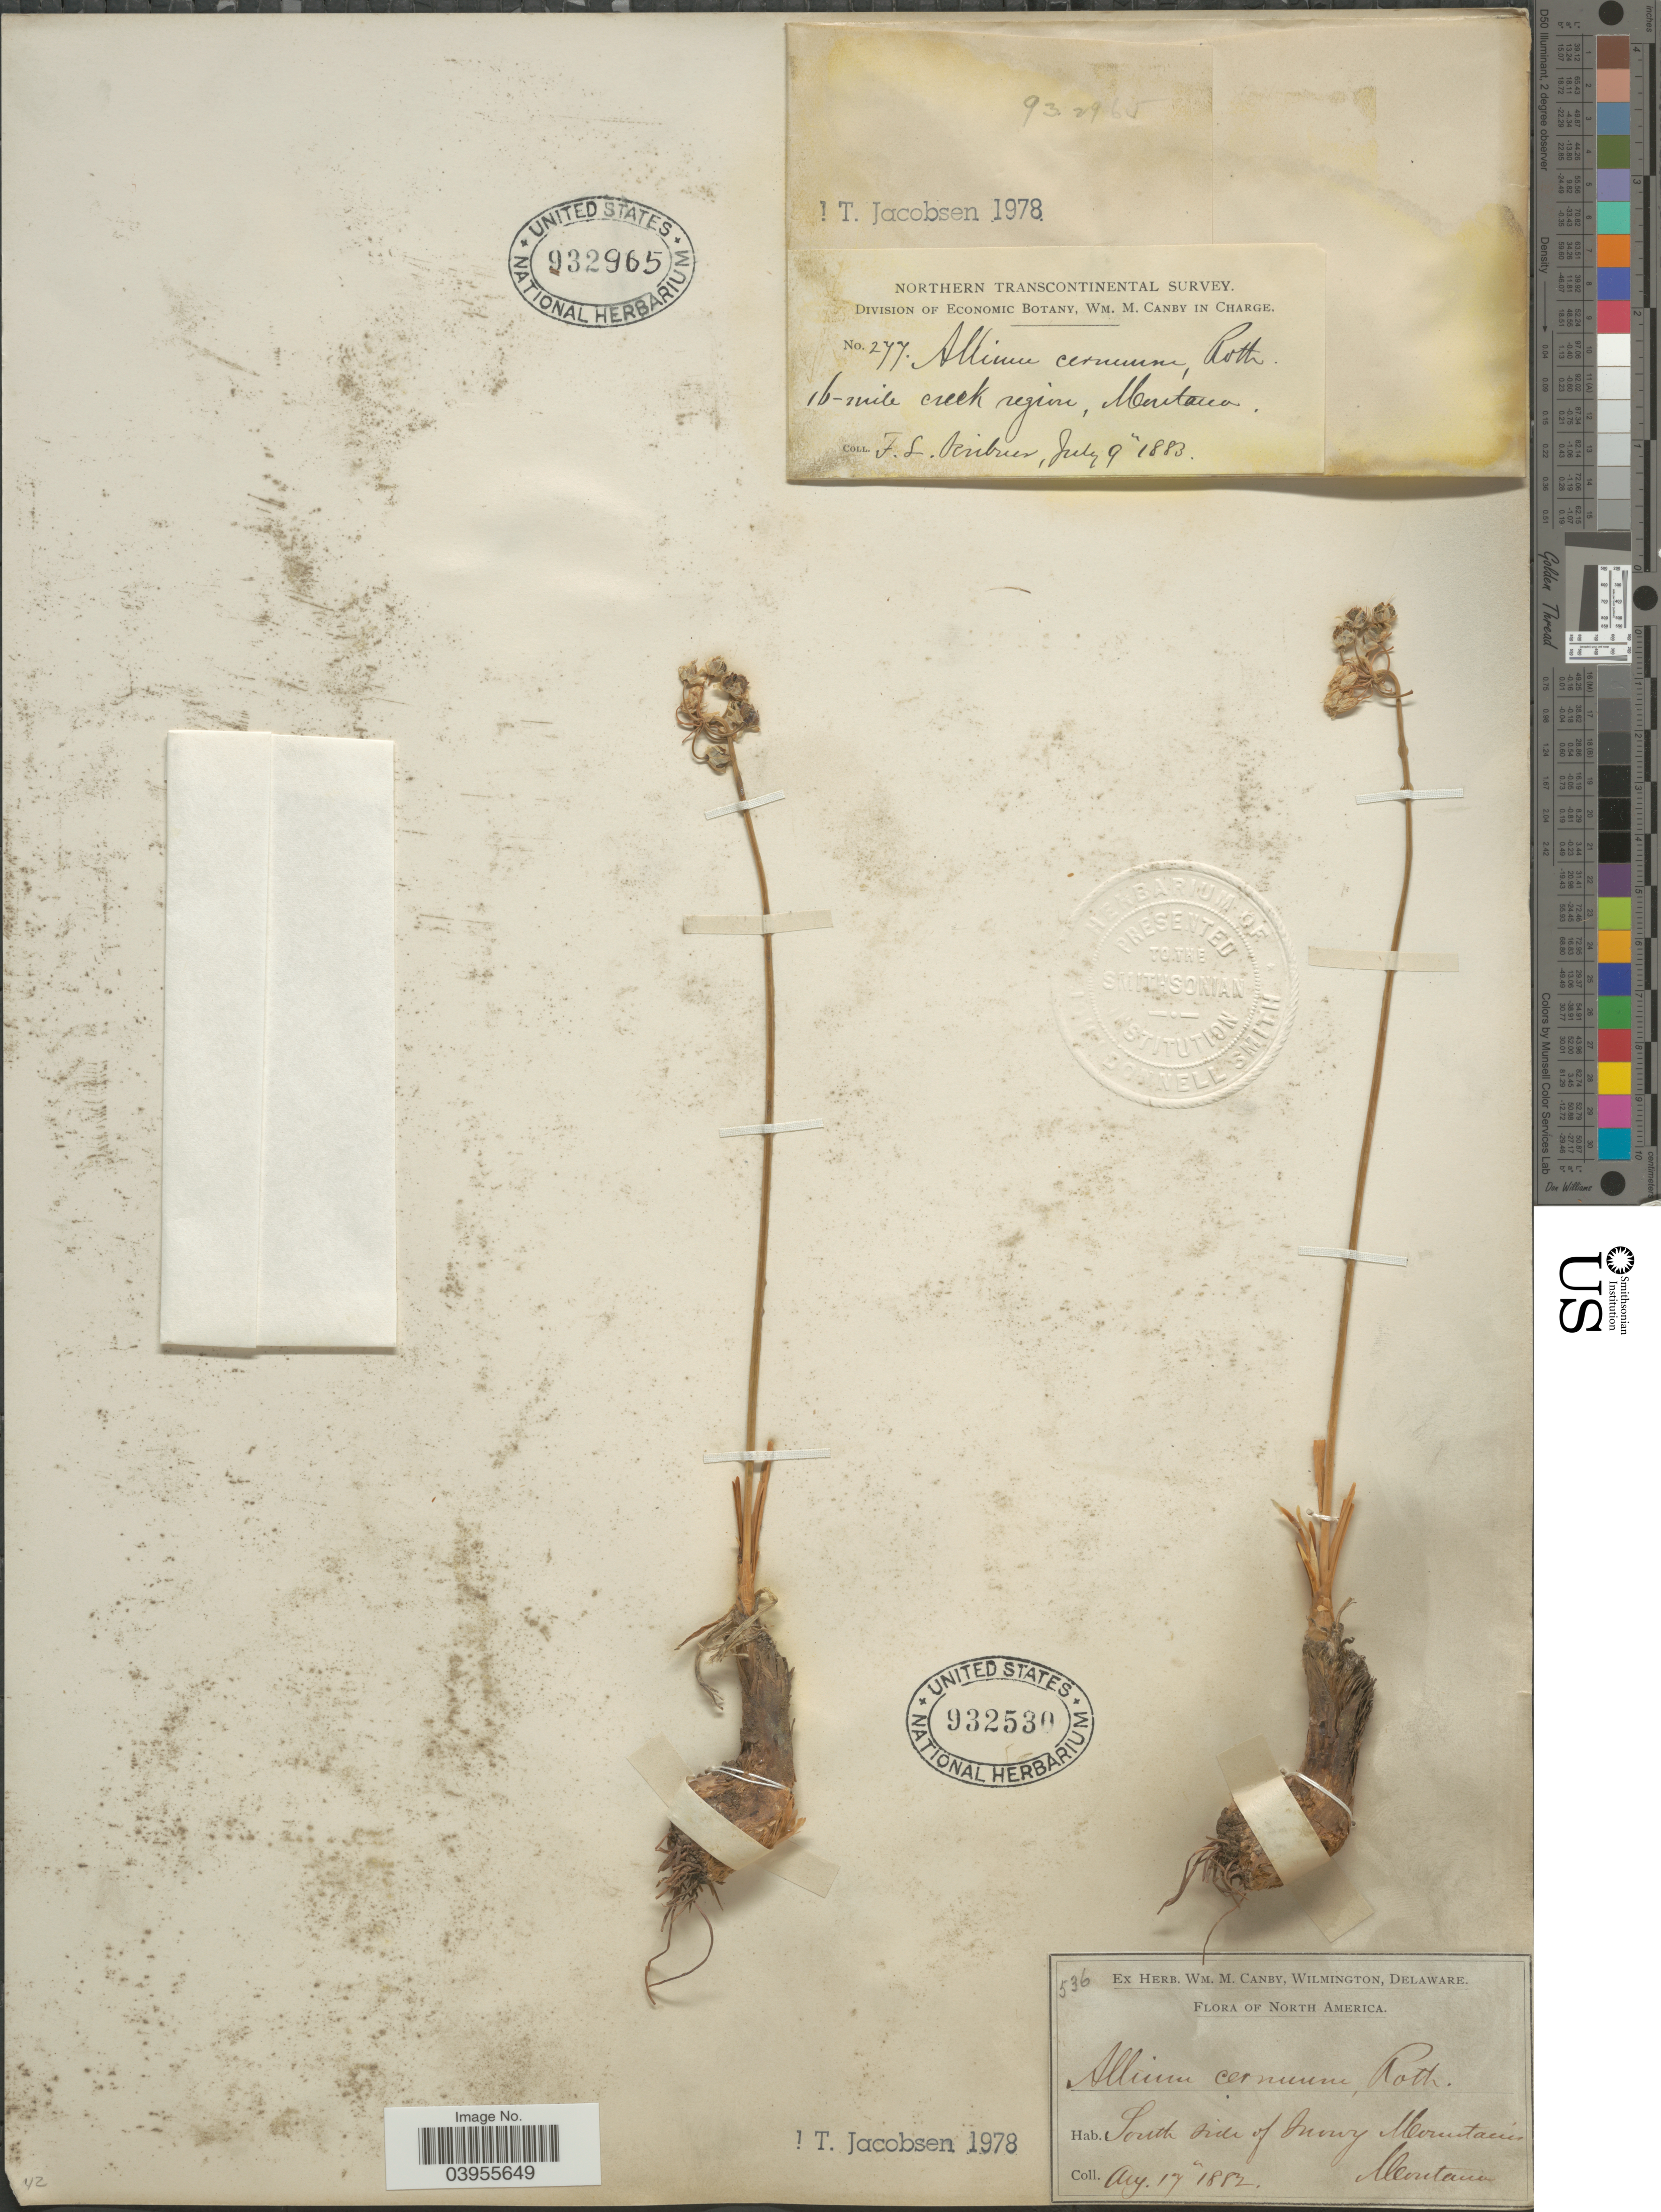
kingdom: Plantae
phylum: Tracheophyta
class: Liliopsida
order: Asparagales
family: Amaryllidaceae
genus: Allium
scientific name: Allium cernuum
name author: Roth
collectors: ex herb. W.M. Canby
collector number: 536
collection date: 1882-08-17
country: United States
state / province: Montana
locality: South side of Snowy Mountains.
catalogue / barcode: US 932530